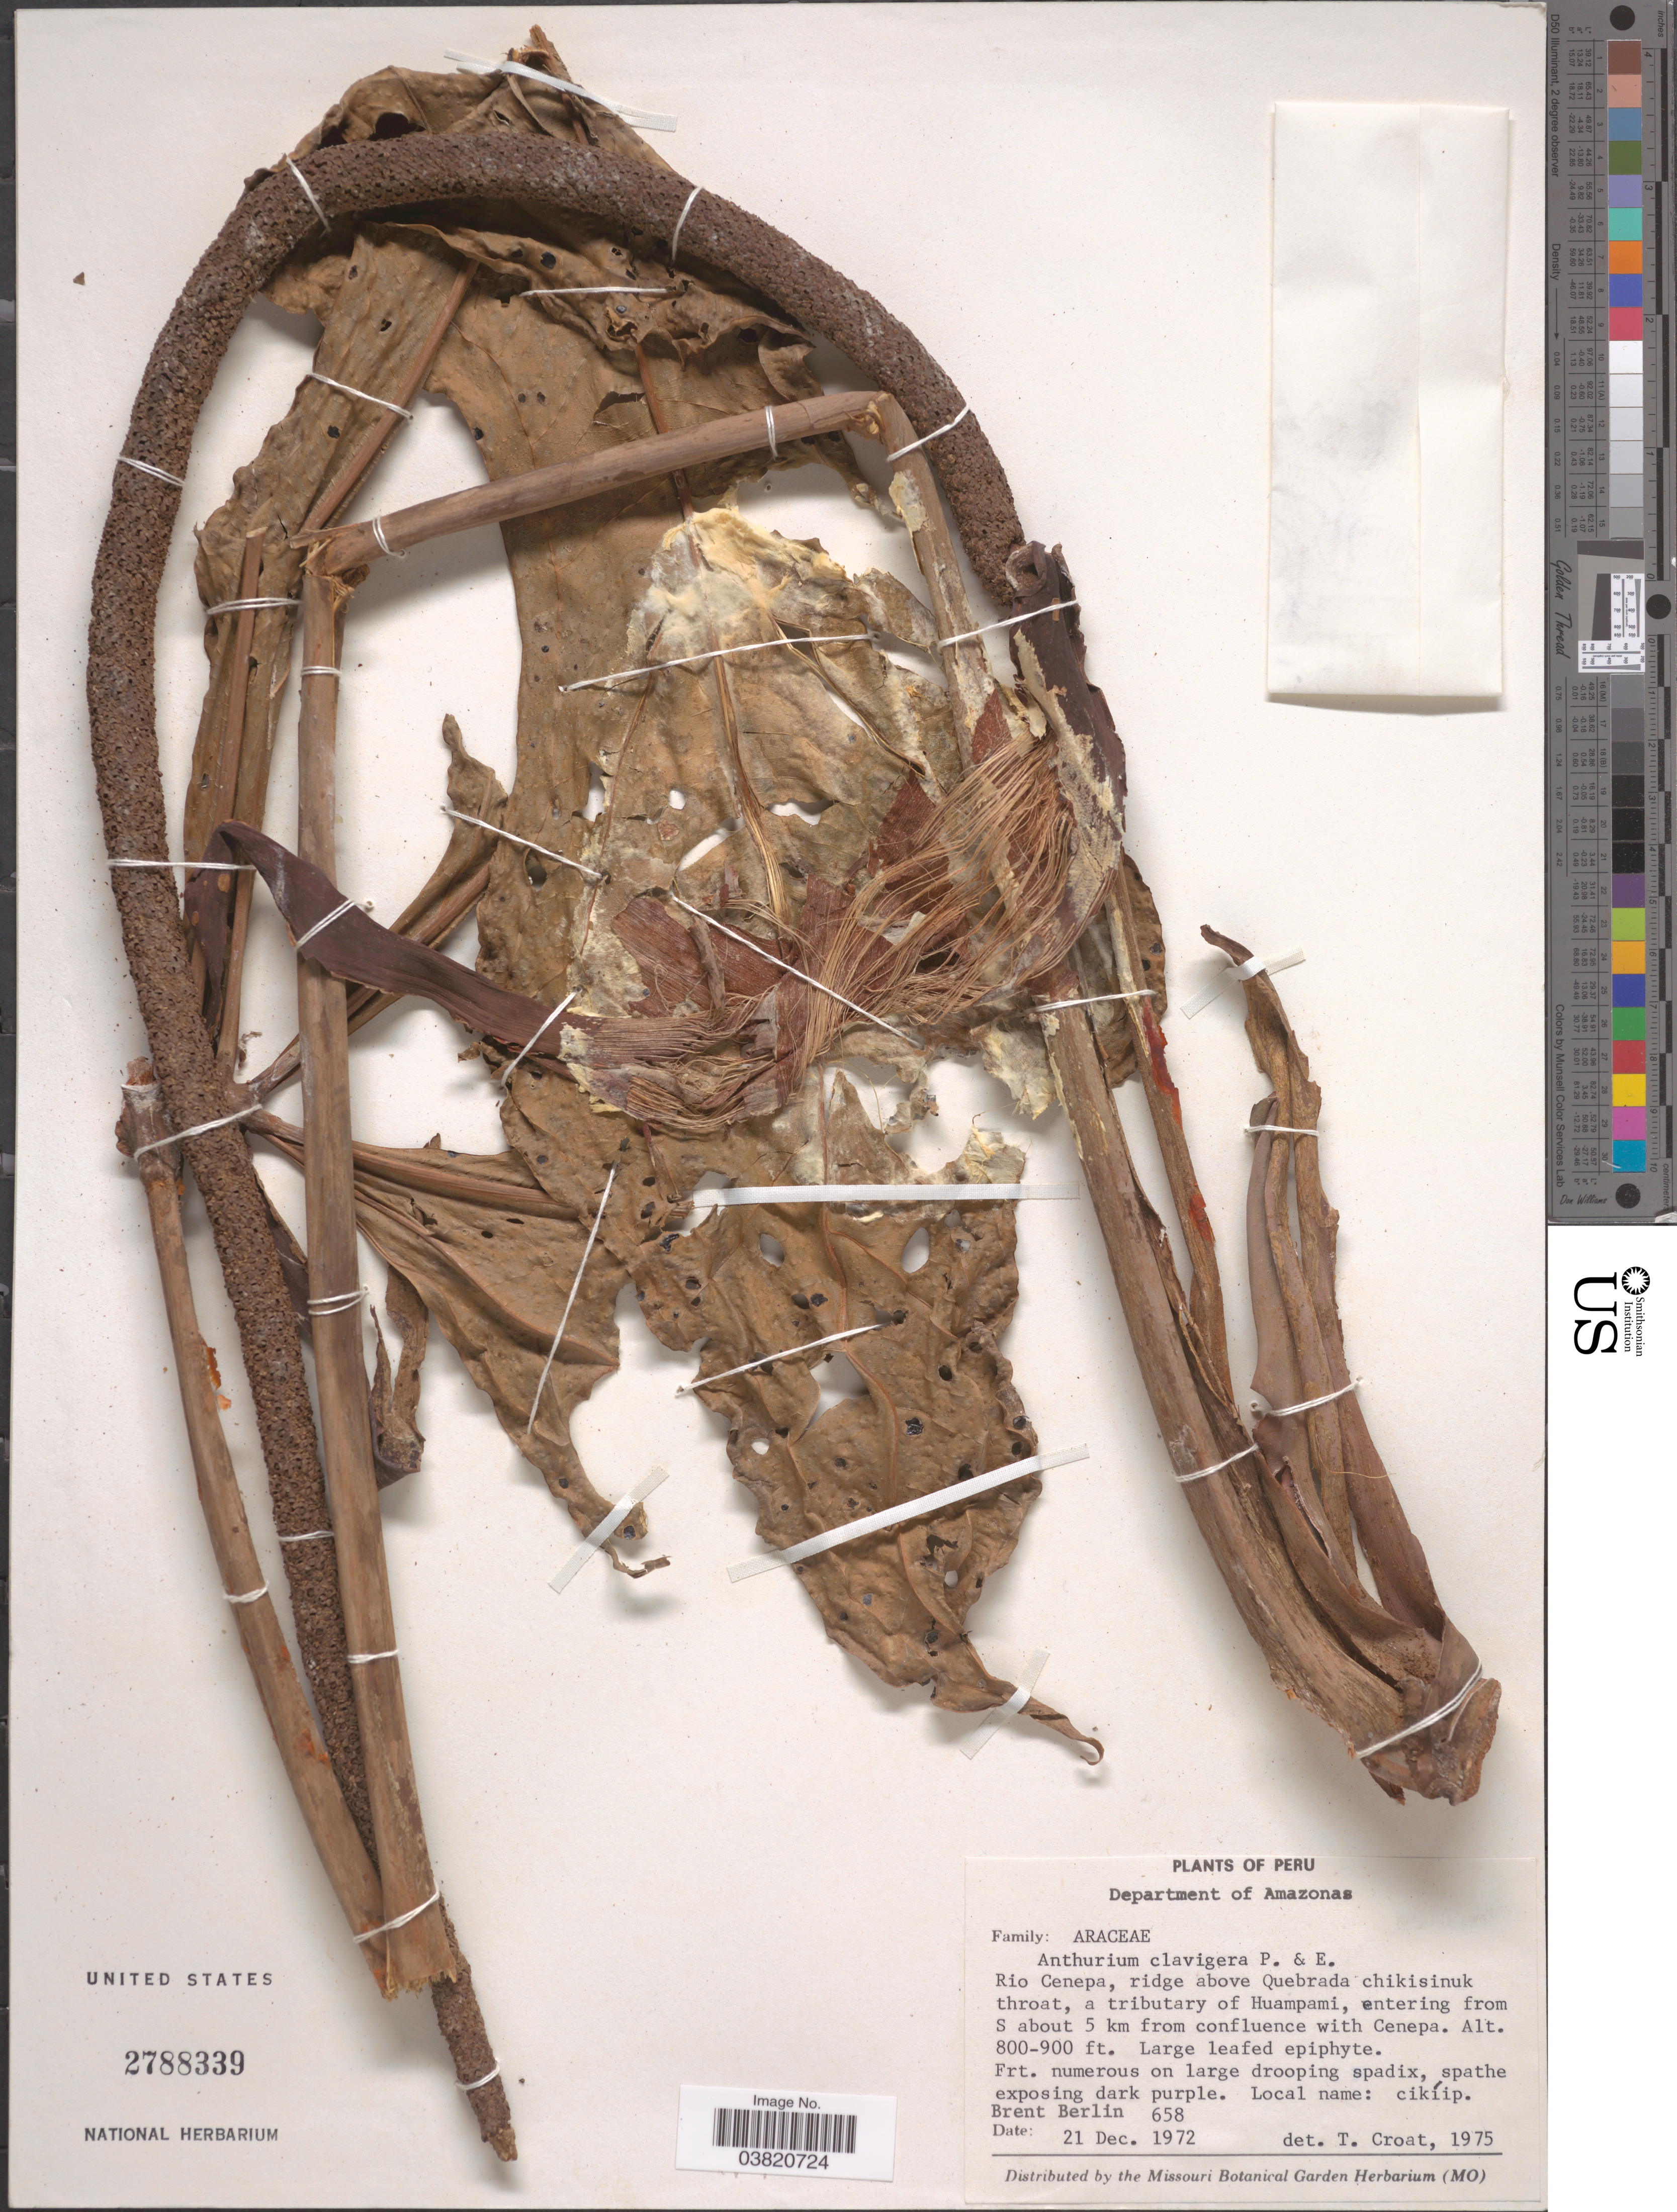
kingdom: Plantae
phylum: Tracheophyta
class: Liliopsida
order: Alismatales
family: Araceae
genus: Anthurium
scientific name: Anthurium clavigerum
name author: Poepp. & Endl.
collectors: B. Berlin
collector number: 658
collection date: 1972-12-21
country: Peru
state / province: Amazonas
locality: Department of Amazonas. Rio Cenepa, ridge above Quebrada chikisinuk throat, a tributary of Huampami, entering from S about 5 km from confluence with Cenepa.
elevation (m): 244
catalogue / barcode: US 2788339